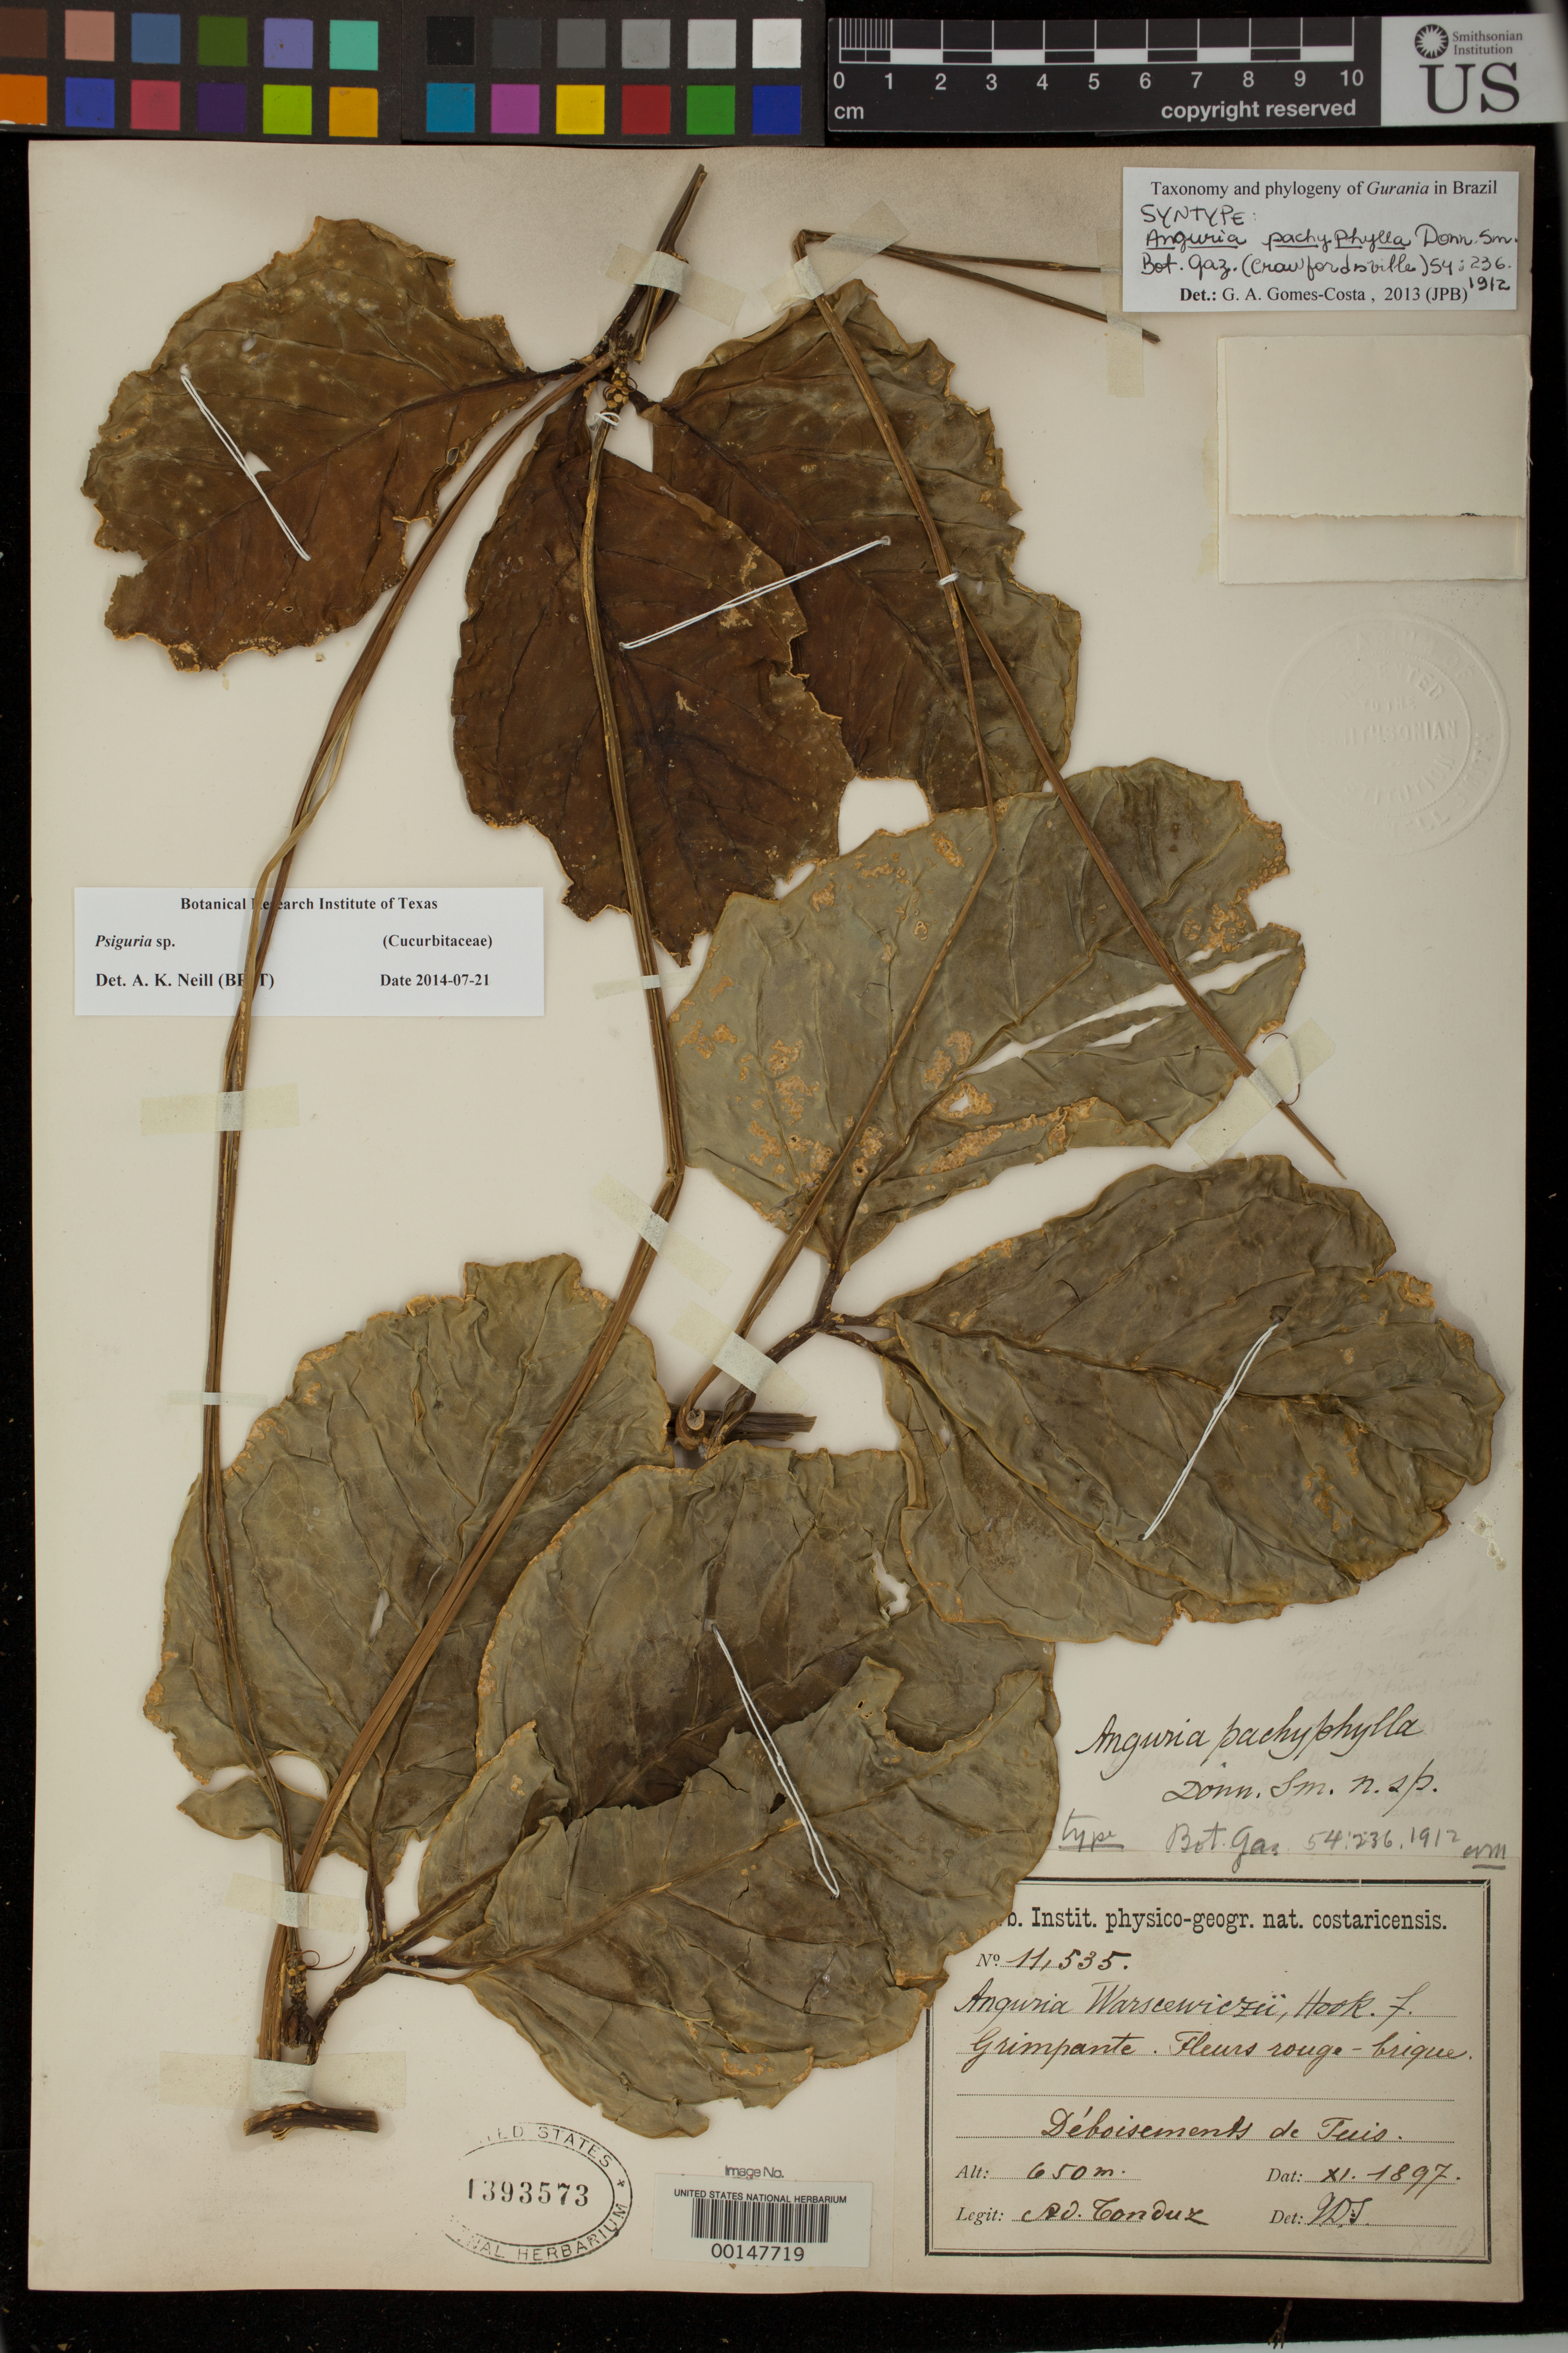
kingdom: Plantae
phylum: Tracheophyta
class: Magnoliopsida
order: Cucurbitales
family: Cucurbitaceae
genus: Anguria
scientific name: Anguria pachyphylla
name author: Donn. Sm.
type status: Syntype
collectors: A. Tonduz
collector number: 11535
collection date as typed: Nov 1897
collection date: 1897-11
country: Costa Rica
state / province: Cartago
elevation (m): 635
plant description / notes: Protologue cites 2 (syntype) collections, Tonduz 11,535 & Tonduz 13,007. Wunderlin (1978, Fl. Panama) cites type as Tonduz 11,535 with "holotype" at US but US has 2 duplicates of this collection. Wunderlin presumably meant the sheet from Donnell Smith's own herbarium (this sheet, USNH 1393573) but did not indicate as such by citation or annotation.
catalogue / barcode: US 1393573